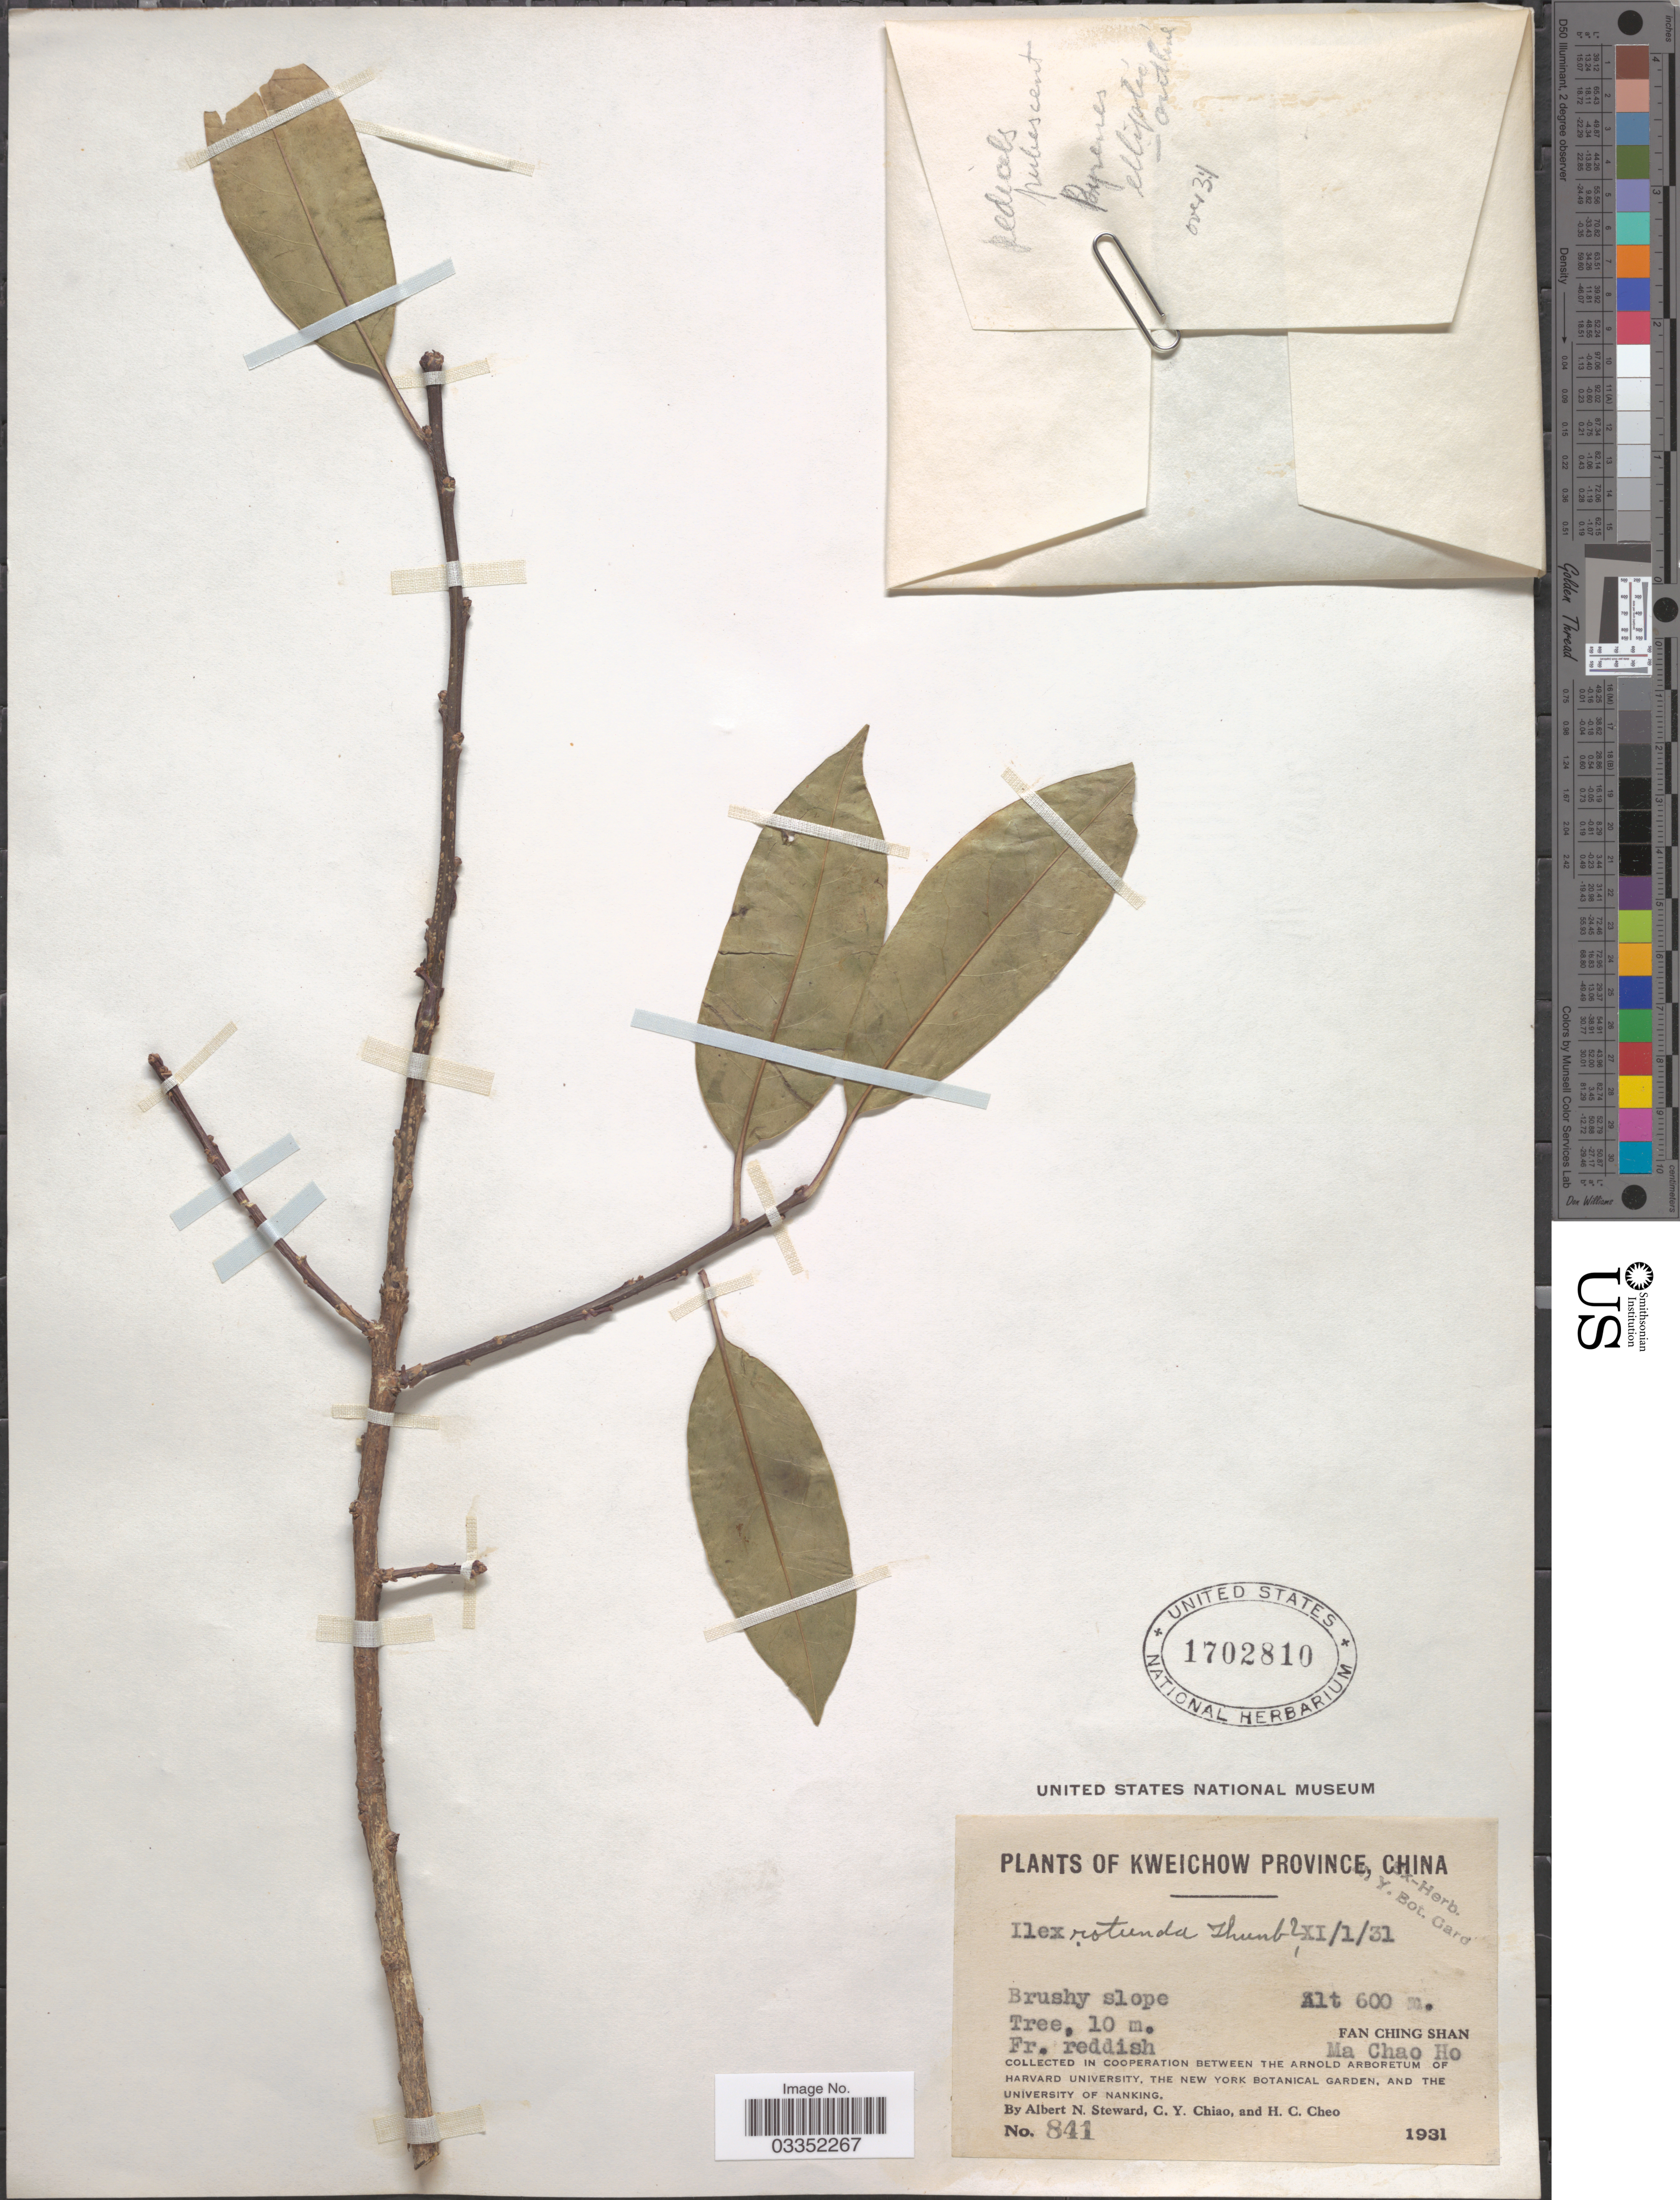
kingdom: Plantae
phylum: Tracheophyta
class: Magnoliopsida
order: Aquifoliales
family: Aquifoliaceae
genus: Ilex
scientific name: Ilex rotunda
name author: Thunb.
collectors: A. N. Steward, C. Y. Chiao & H. Cheo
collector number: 841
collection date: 1931-11-01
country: China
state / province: Guizhou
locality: Kweichow Province, Fan Ching Shan, Ma Chao Ho.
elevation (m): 600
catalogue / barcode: US 1702810